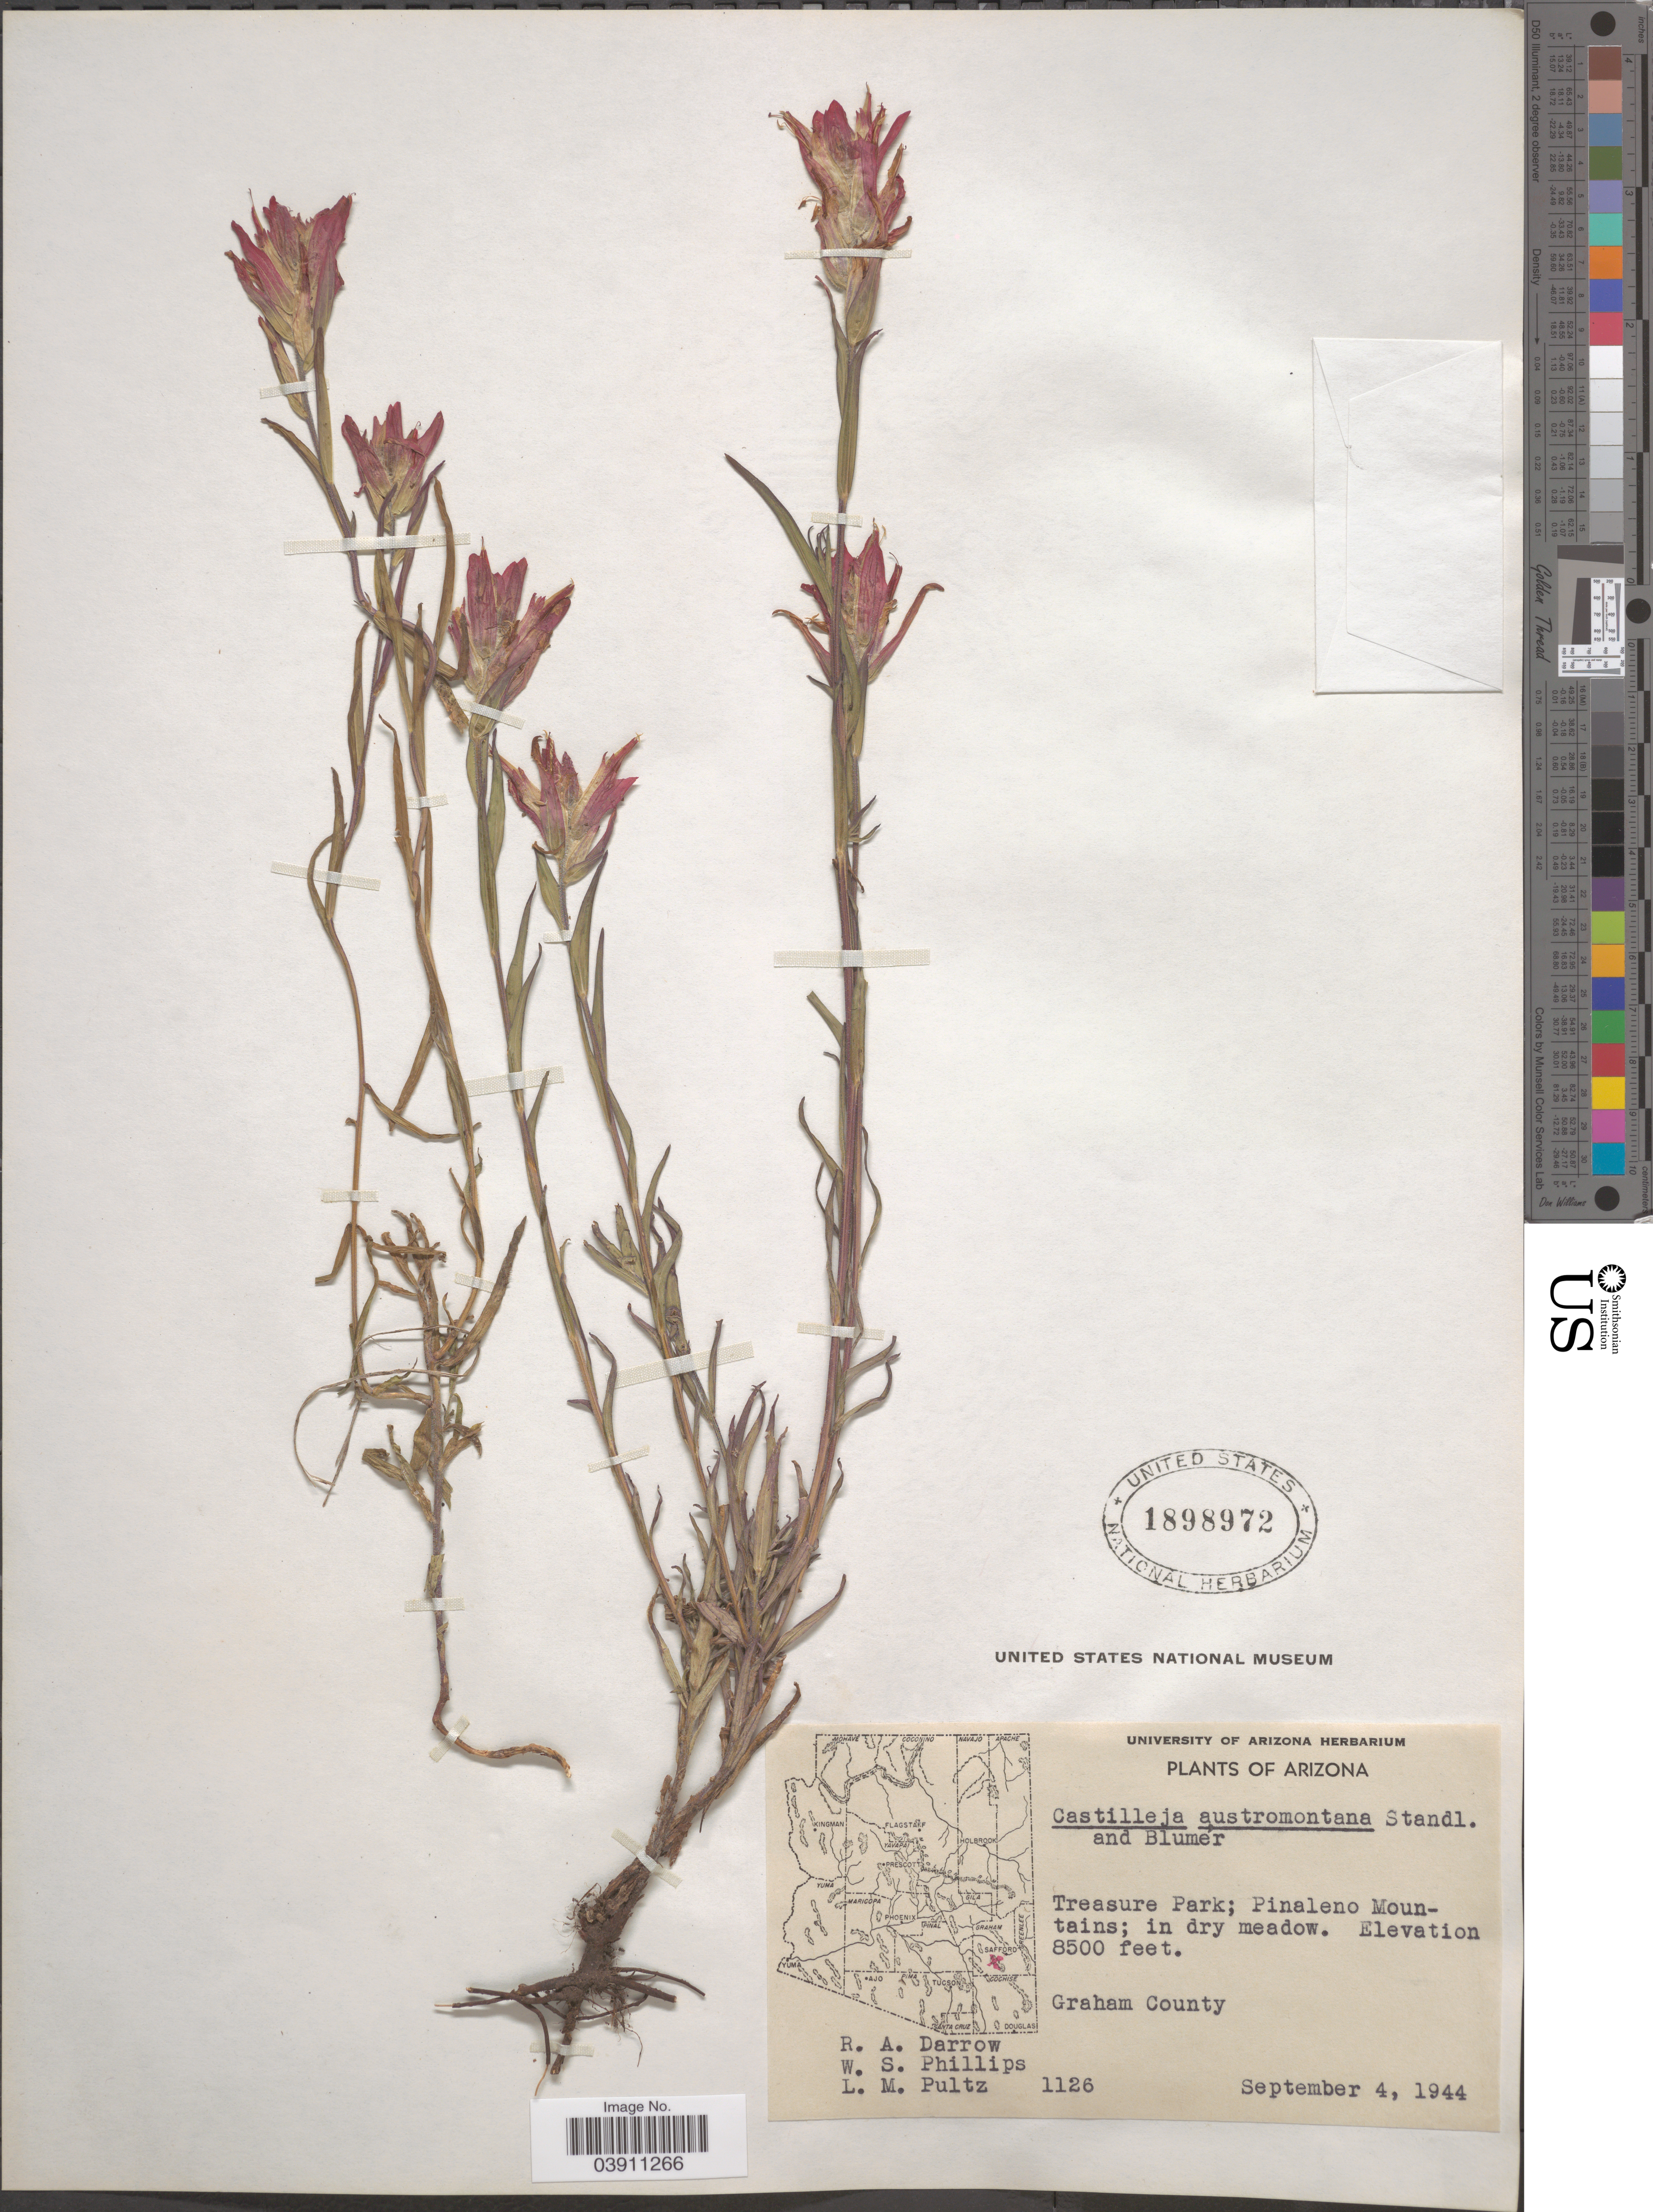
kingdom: Plantae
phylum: Tracheophyta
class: Magnoliopsida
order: Lamiales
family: Orobanchaceae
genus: Castilleja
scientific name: Castilleja austromontana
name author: Standl. & Blumer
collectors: R. A. Darrow, W. S. Phillips & L. Pultz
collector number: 1126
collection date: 1944-09-04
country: United States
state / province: Arizona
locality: Treasure Park; Pinaleno Mountains; in dry meadow. Graham County.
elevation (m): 2591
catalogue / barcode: US 1898972